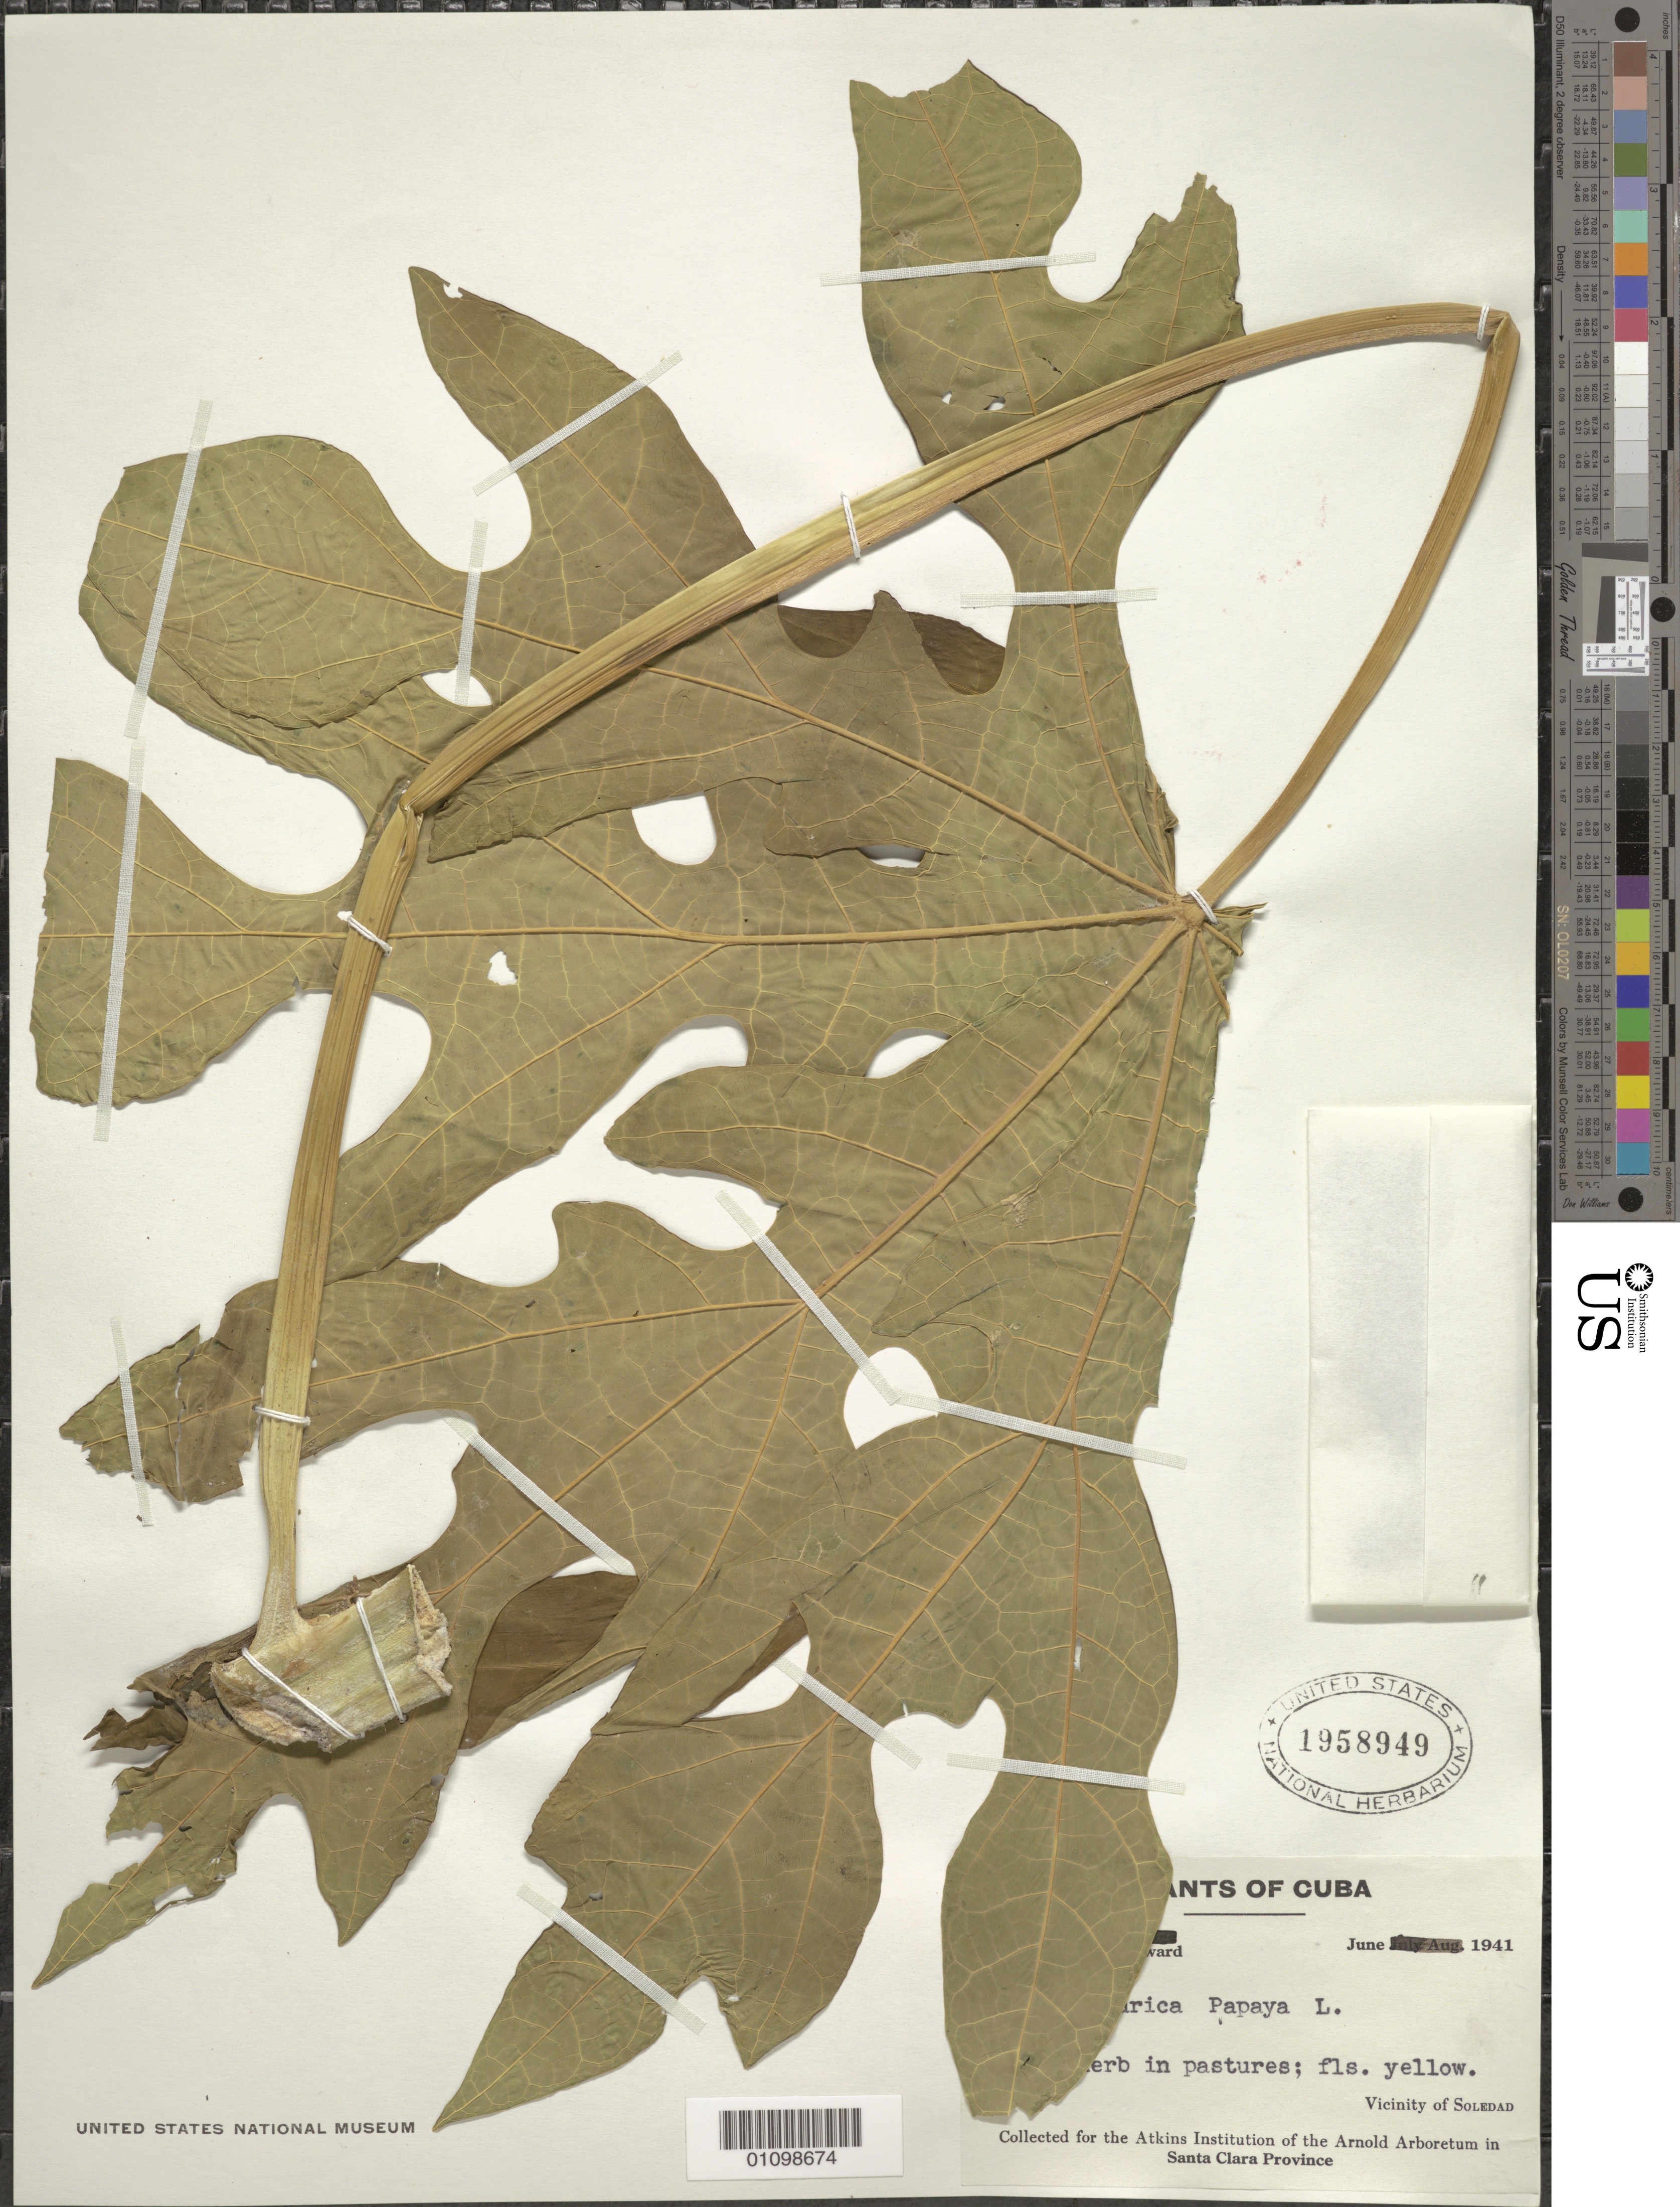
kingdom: Plantae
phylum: Tracheophyta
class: Magnoliopsida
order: Brassicales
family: Caricaceae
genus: Carica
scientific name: Carica papaya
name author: L.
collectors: R. A. Howard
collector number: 5146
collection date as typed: Jun 1946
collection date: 1946-06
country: Cuba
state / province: Cienfuegos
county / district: Santa Clara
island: Cuba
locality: Soledad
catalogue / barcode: US 1958949